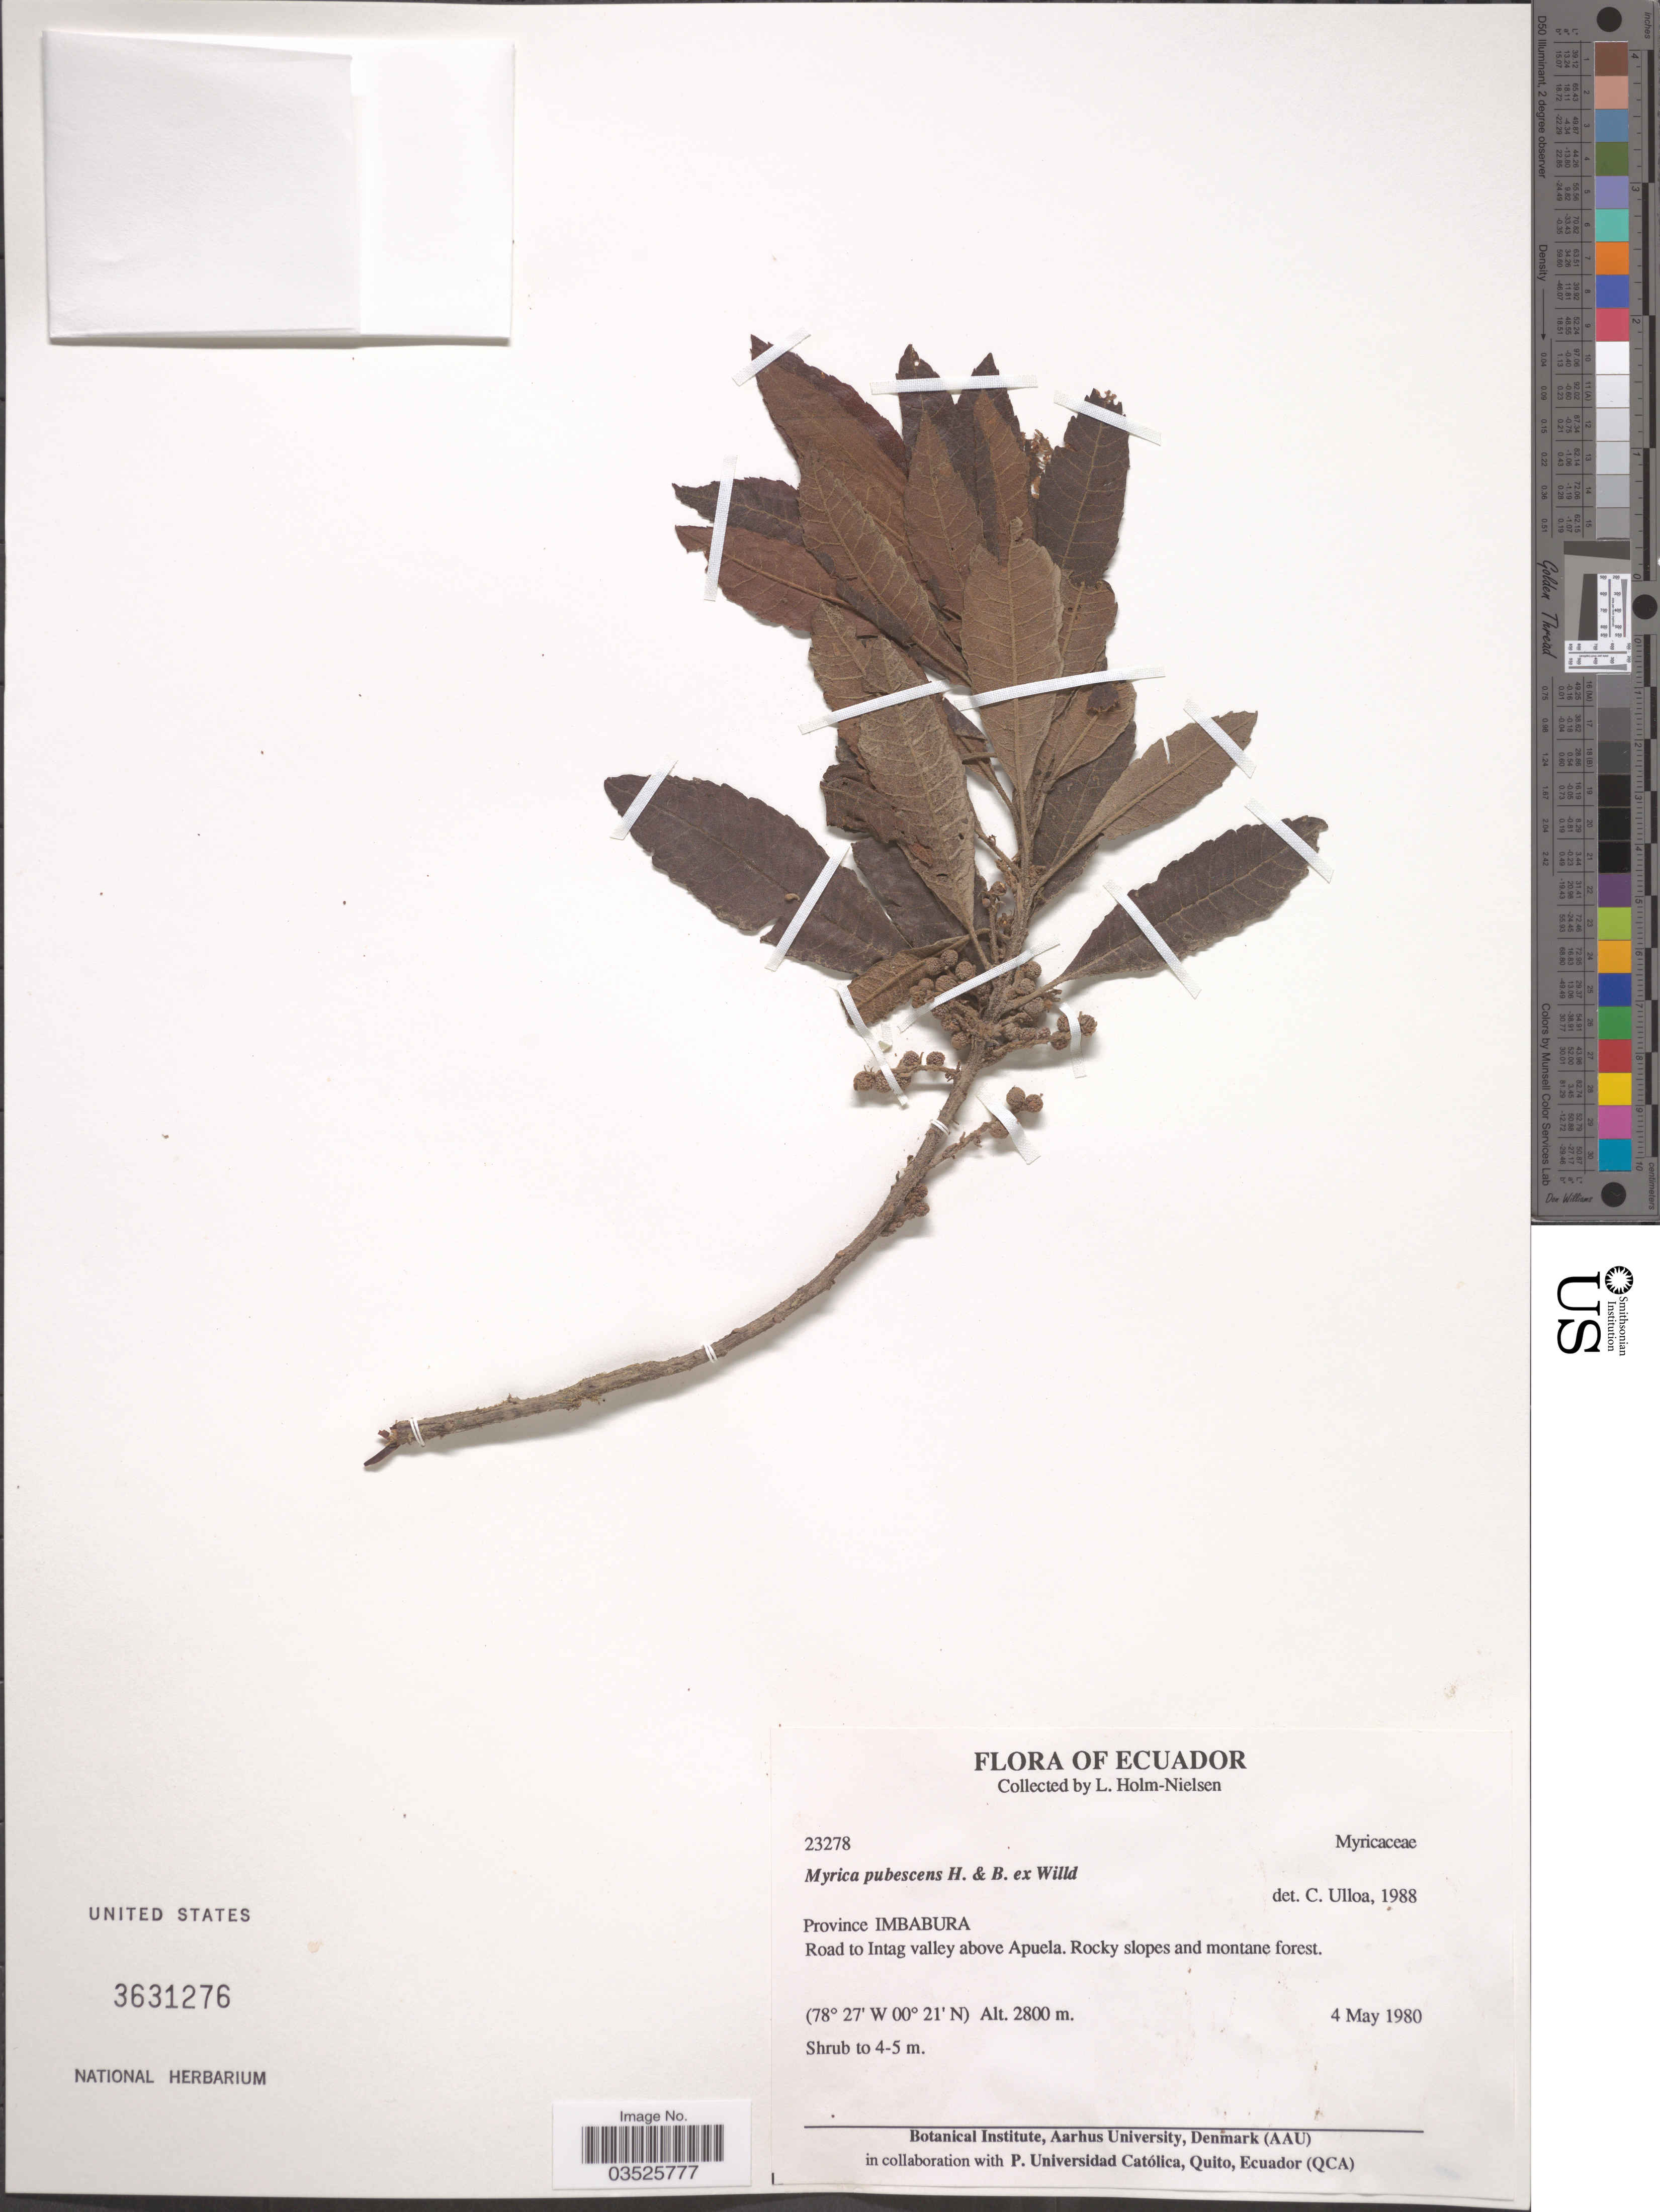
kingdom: Plantae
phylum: Tracheophyta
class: Magnoliopsida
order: Fagales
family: Myricaceae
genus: Morella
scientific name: Morella pubescens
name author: (Humb. & Bonpl. ex Willd.) Wilbur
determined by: Strong, M. T., (US), Smithsonian Institution - National Museum of Natural History (UNITED STATES)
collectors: L. Holm-Nielsen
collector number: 23278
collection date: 1980-05-04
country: Ecuador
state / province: Imbabura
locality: Road to Intag valley above Apuela. Rocky slopes and montane forest.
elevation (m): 2800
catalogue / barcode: US 3631276